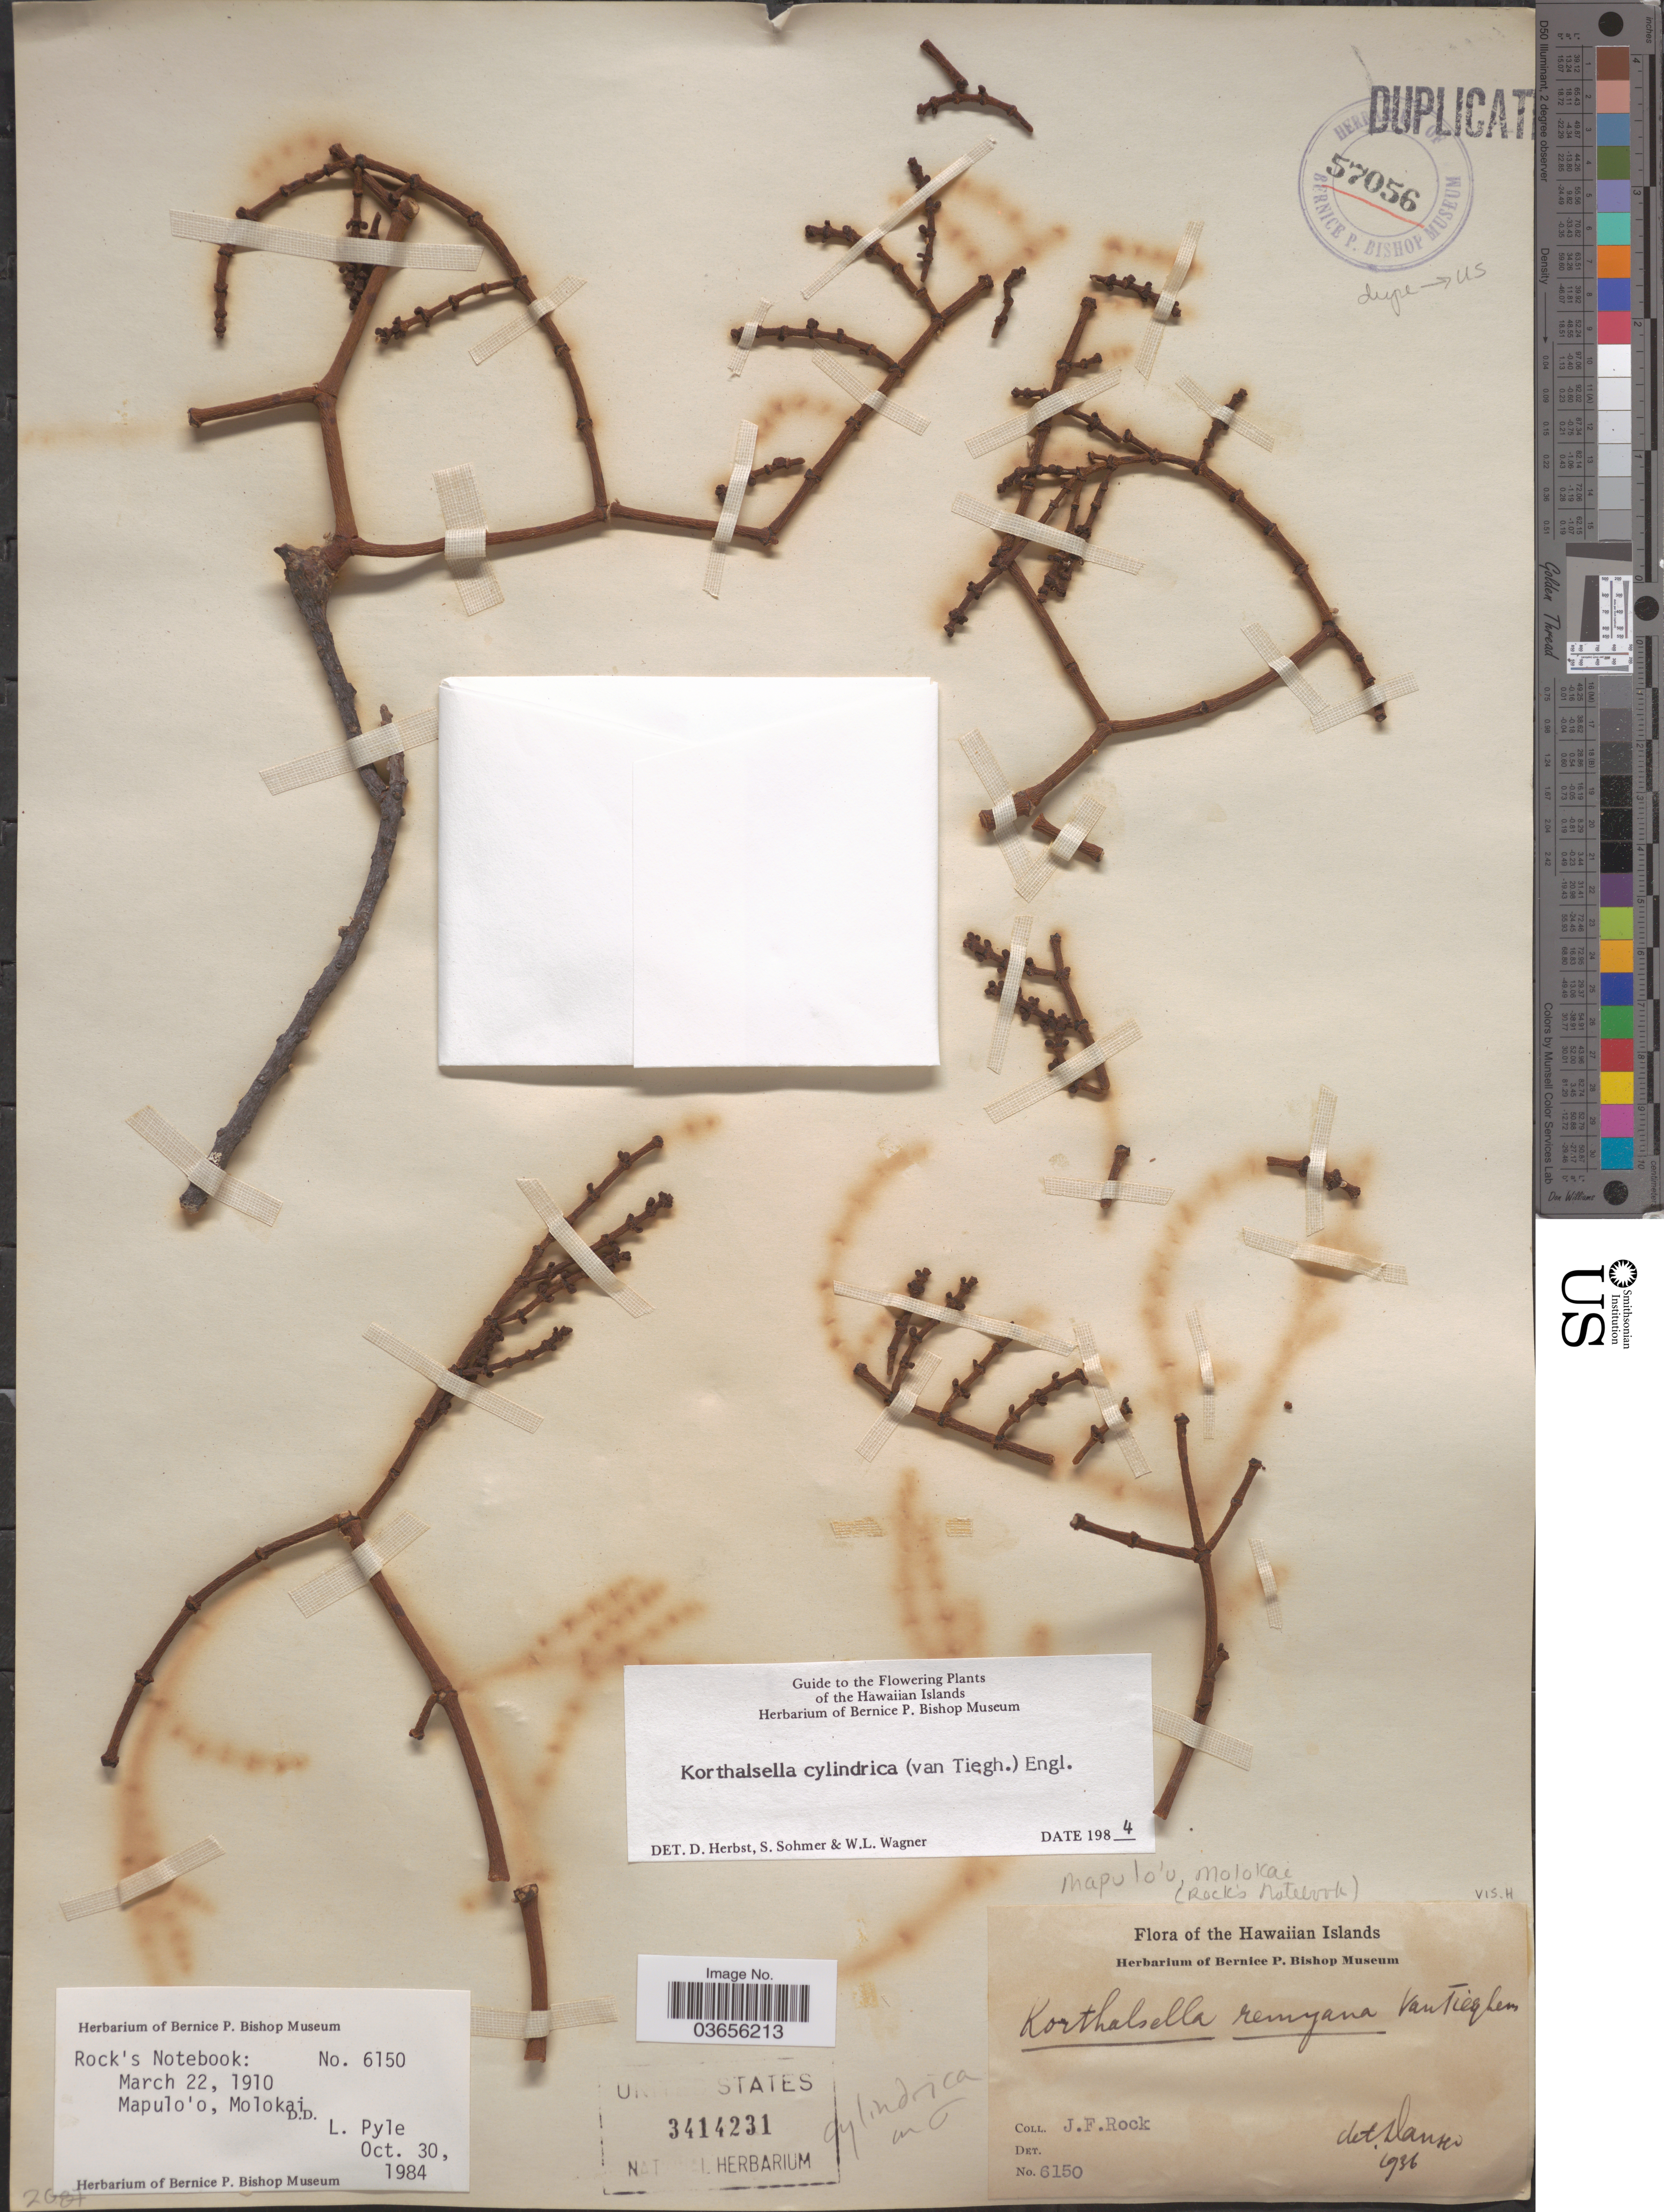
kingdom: Plantae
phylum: Tracheophyta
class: Magnoliopsida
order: Santalales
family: Viscaceae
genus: Korthalsella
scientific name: Korthalsella cylindrica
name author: (Tiegh.) Engl.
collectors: J. Rock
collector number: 6150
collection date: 1910-03-22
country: United States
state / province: Hawaii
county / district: Maui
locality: Mapulo'u Molokai [unsure placement]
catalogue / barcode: US 3414231